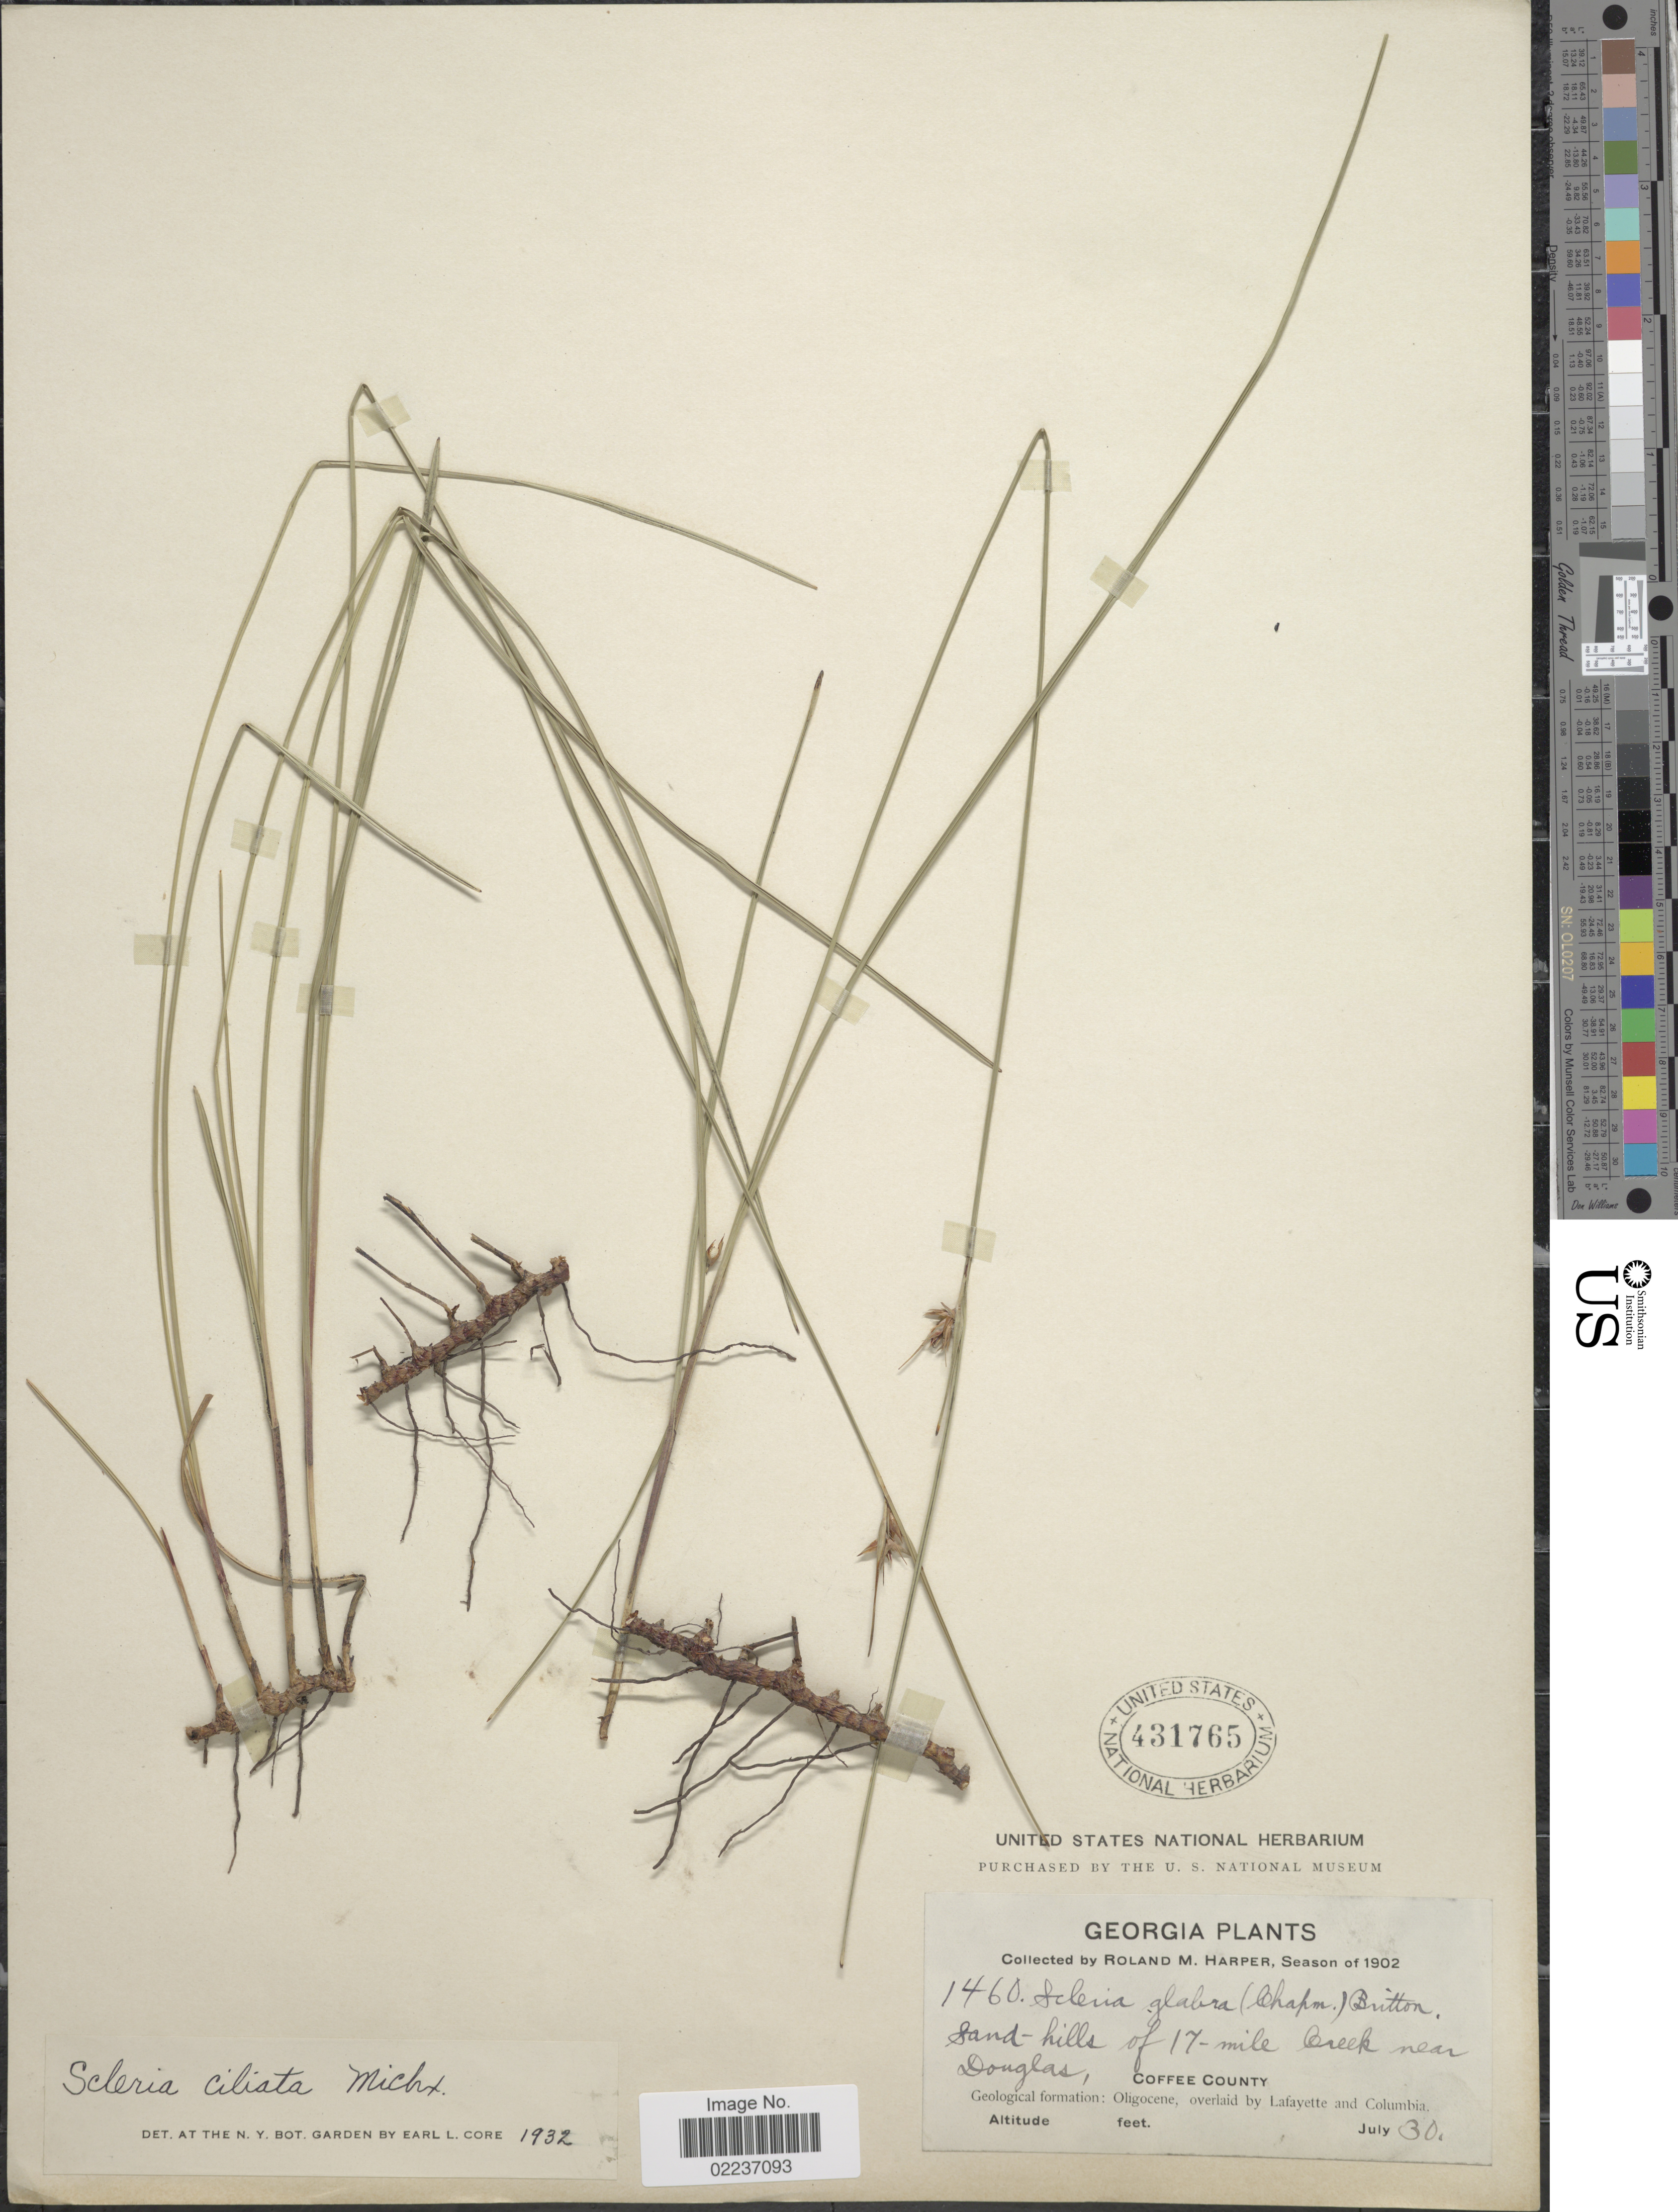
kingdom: Plantae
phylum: Tracheophyta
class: Liliopsida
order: Poales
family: Cyperaceae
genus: Scleria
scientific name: Scleria ciliata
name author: Michx.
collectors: R. M. Harper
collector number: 1460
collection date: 1902-07-30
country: United States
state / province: Georgia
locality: Sand hills of 17 mile Creek near Douglas, Coffee County, Oligocene, overlaid by Lafayette and Columbia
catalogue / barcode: US 431765